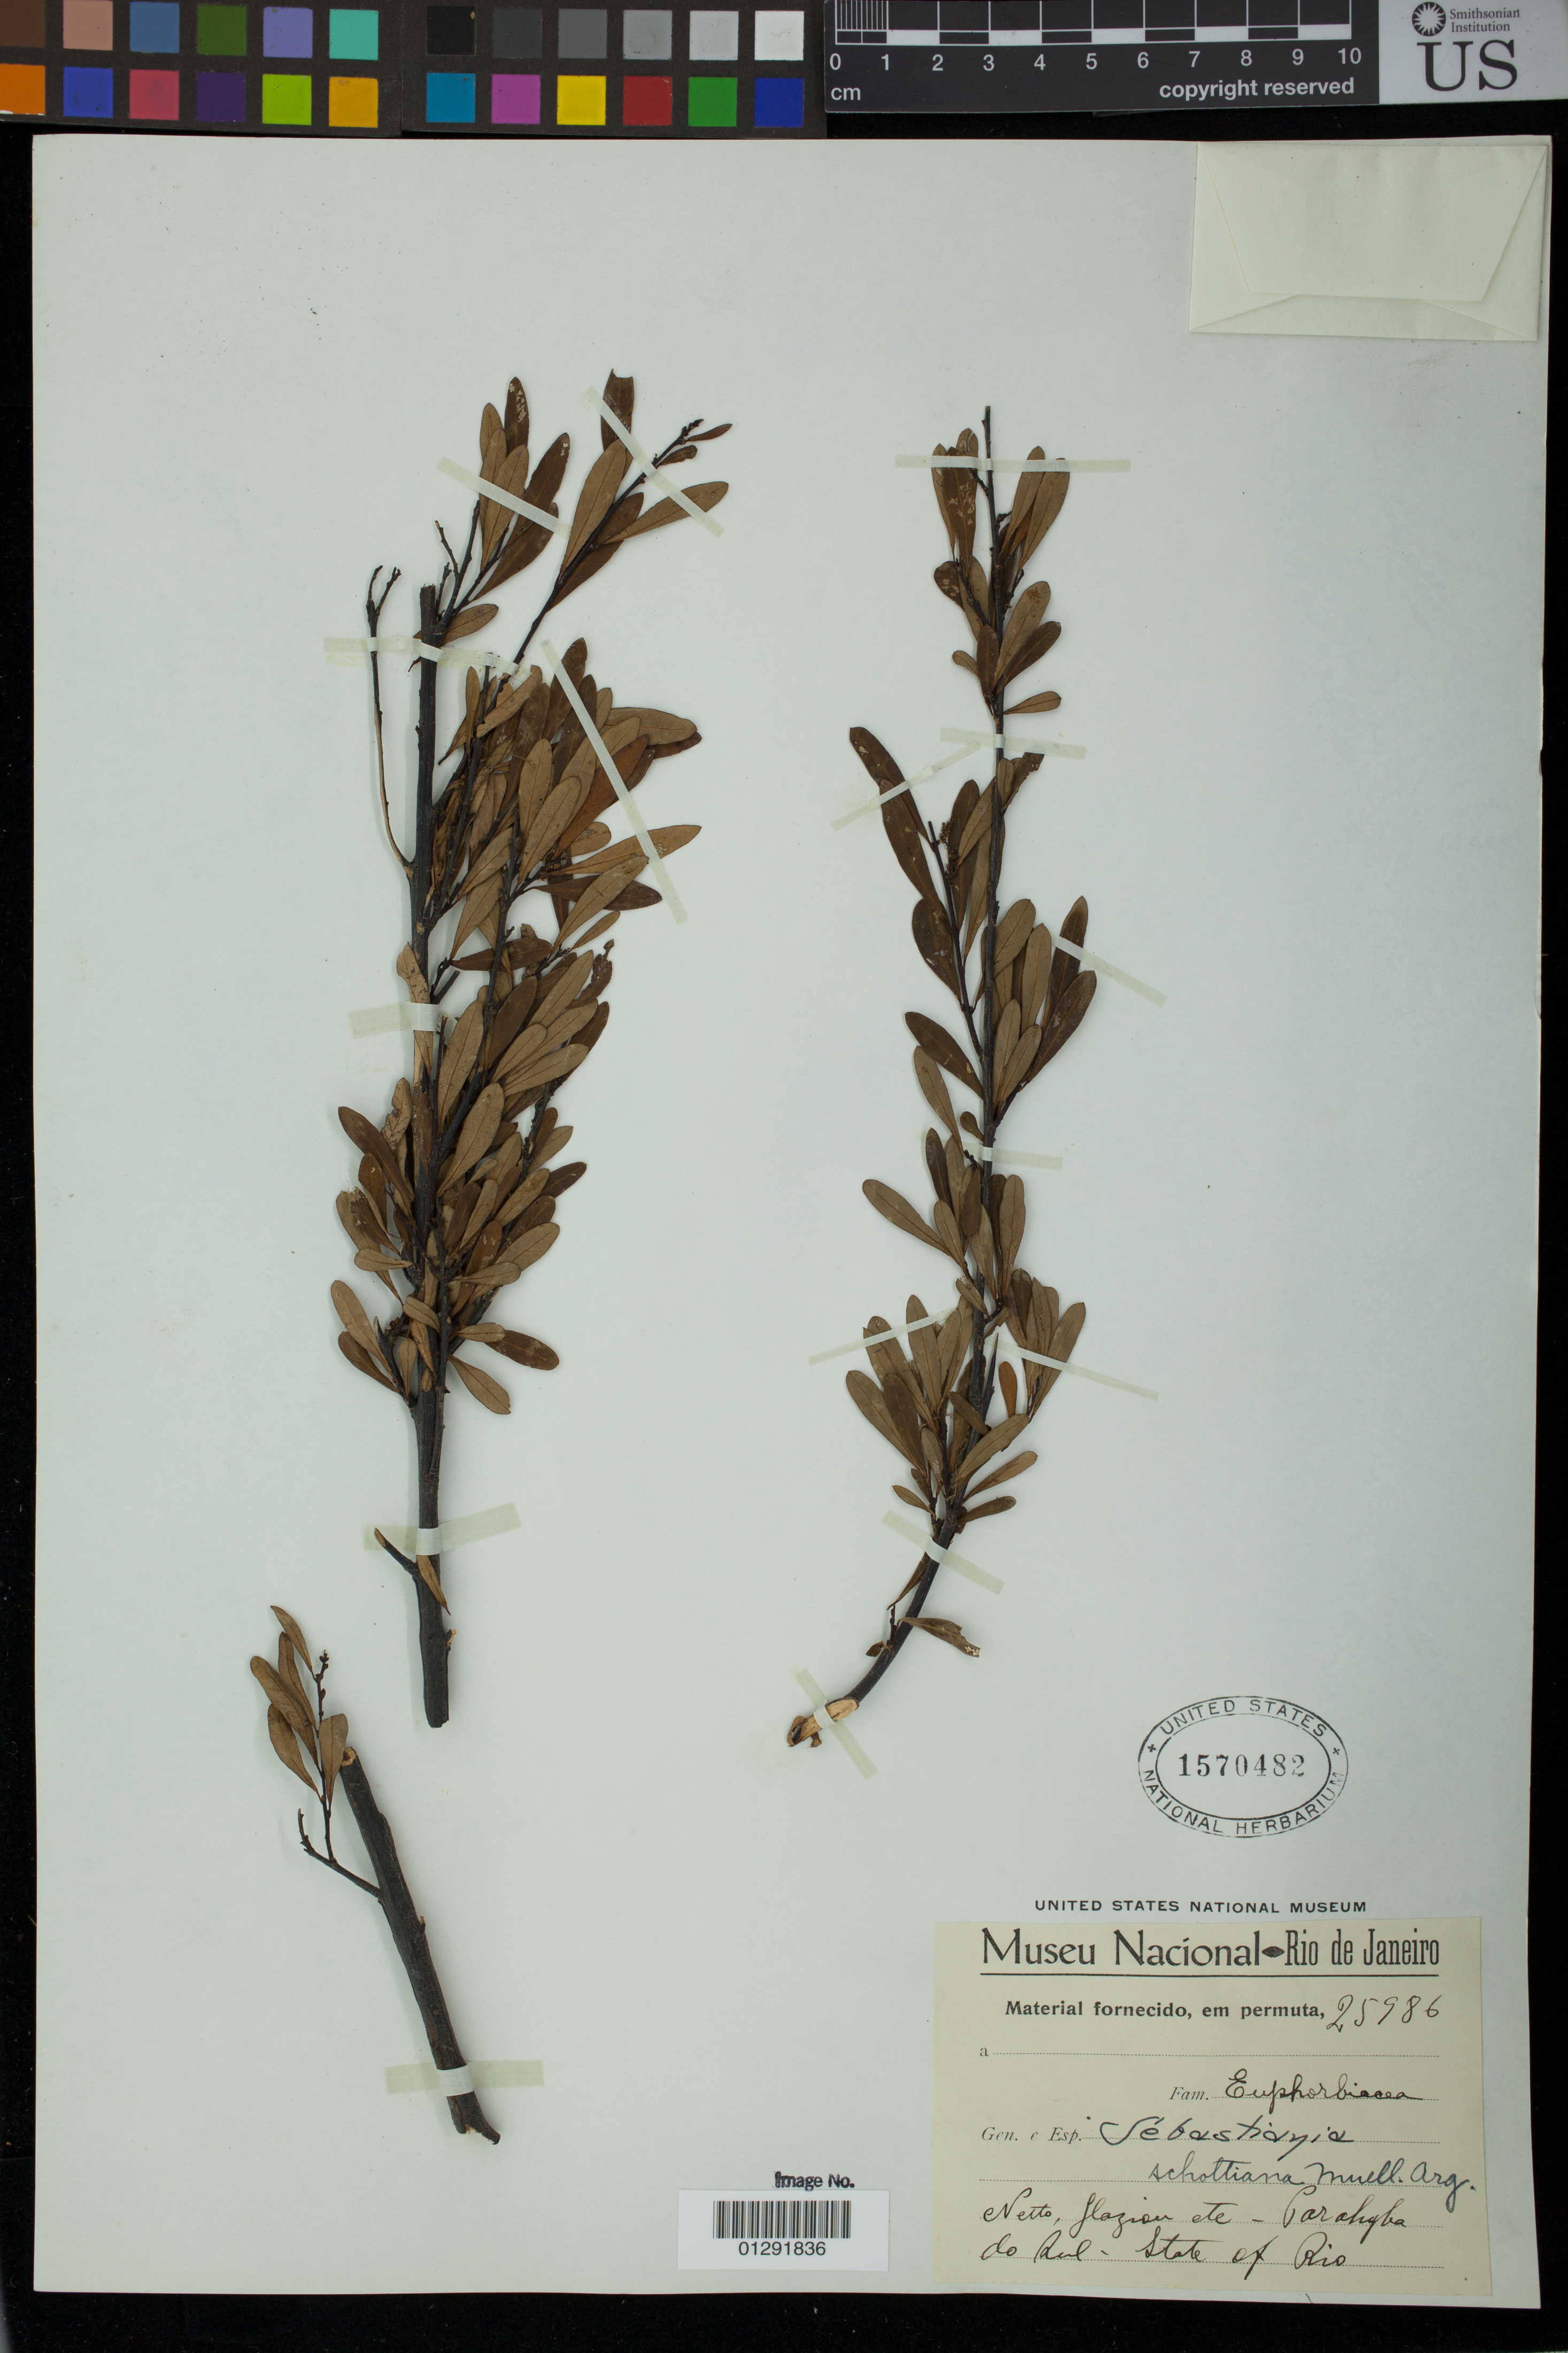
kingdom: Plantae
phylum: Tracheophyta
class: Magnoliopsida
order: Malpighiales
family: Euphorbiaceae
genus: Sebastiania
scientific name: Sebastiania schottiana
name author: (Müll. Arg.) Müll. Arg.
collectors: L. S. Netto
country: Brazil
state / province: Rio de Janeiro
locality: Parahyba [Paraiba] do Sul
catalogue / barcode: US 1570482